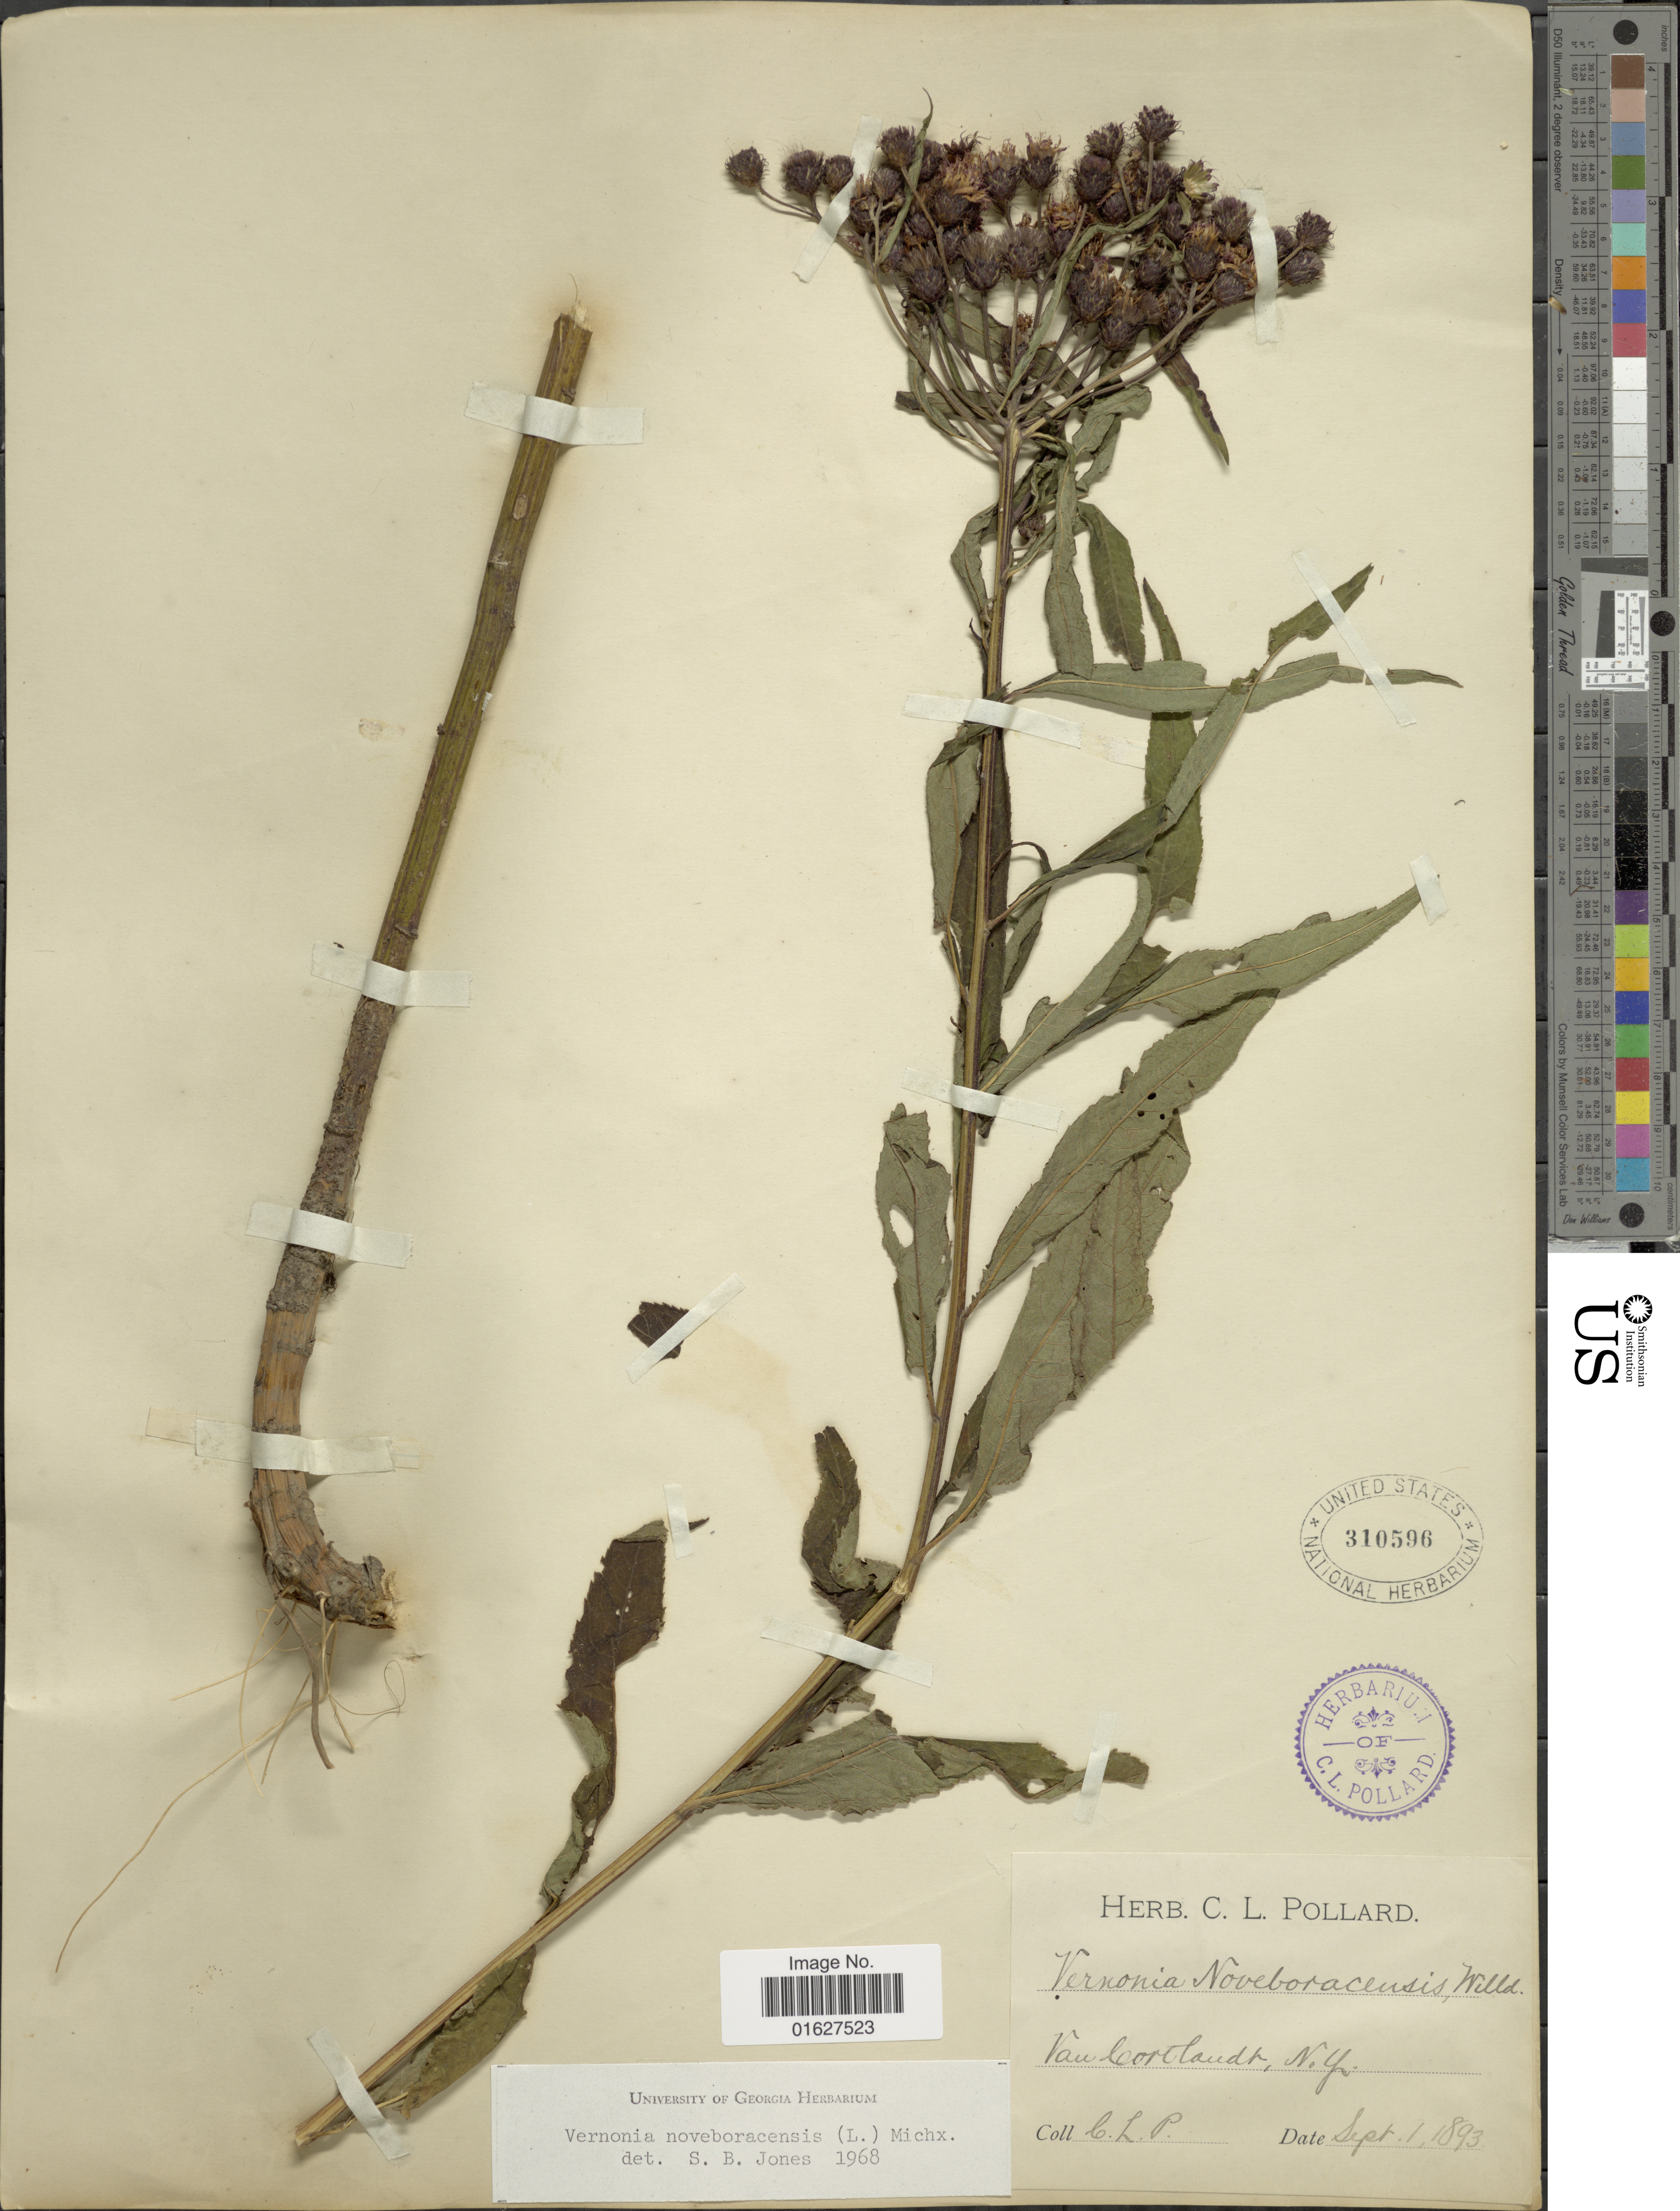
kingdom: Plantae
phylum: Tracheophyta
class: Magnoliopsida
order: Asterales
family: Asteraceae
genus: Vernonia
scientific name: Vernonia noveboracensis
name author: (L.) Michx.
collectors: C. L. Pollard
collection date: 1893-09-01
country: United States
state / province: New York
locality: Van Cortlandt, N.Y.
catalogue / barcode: US 310596